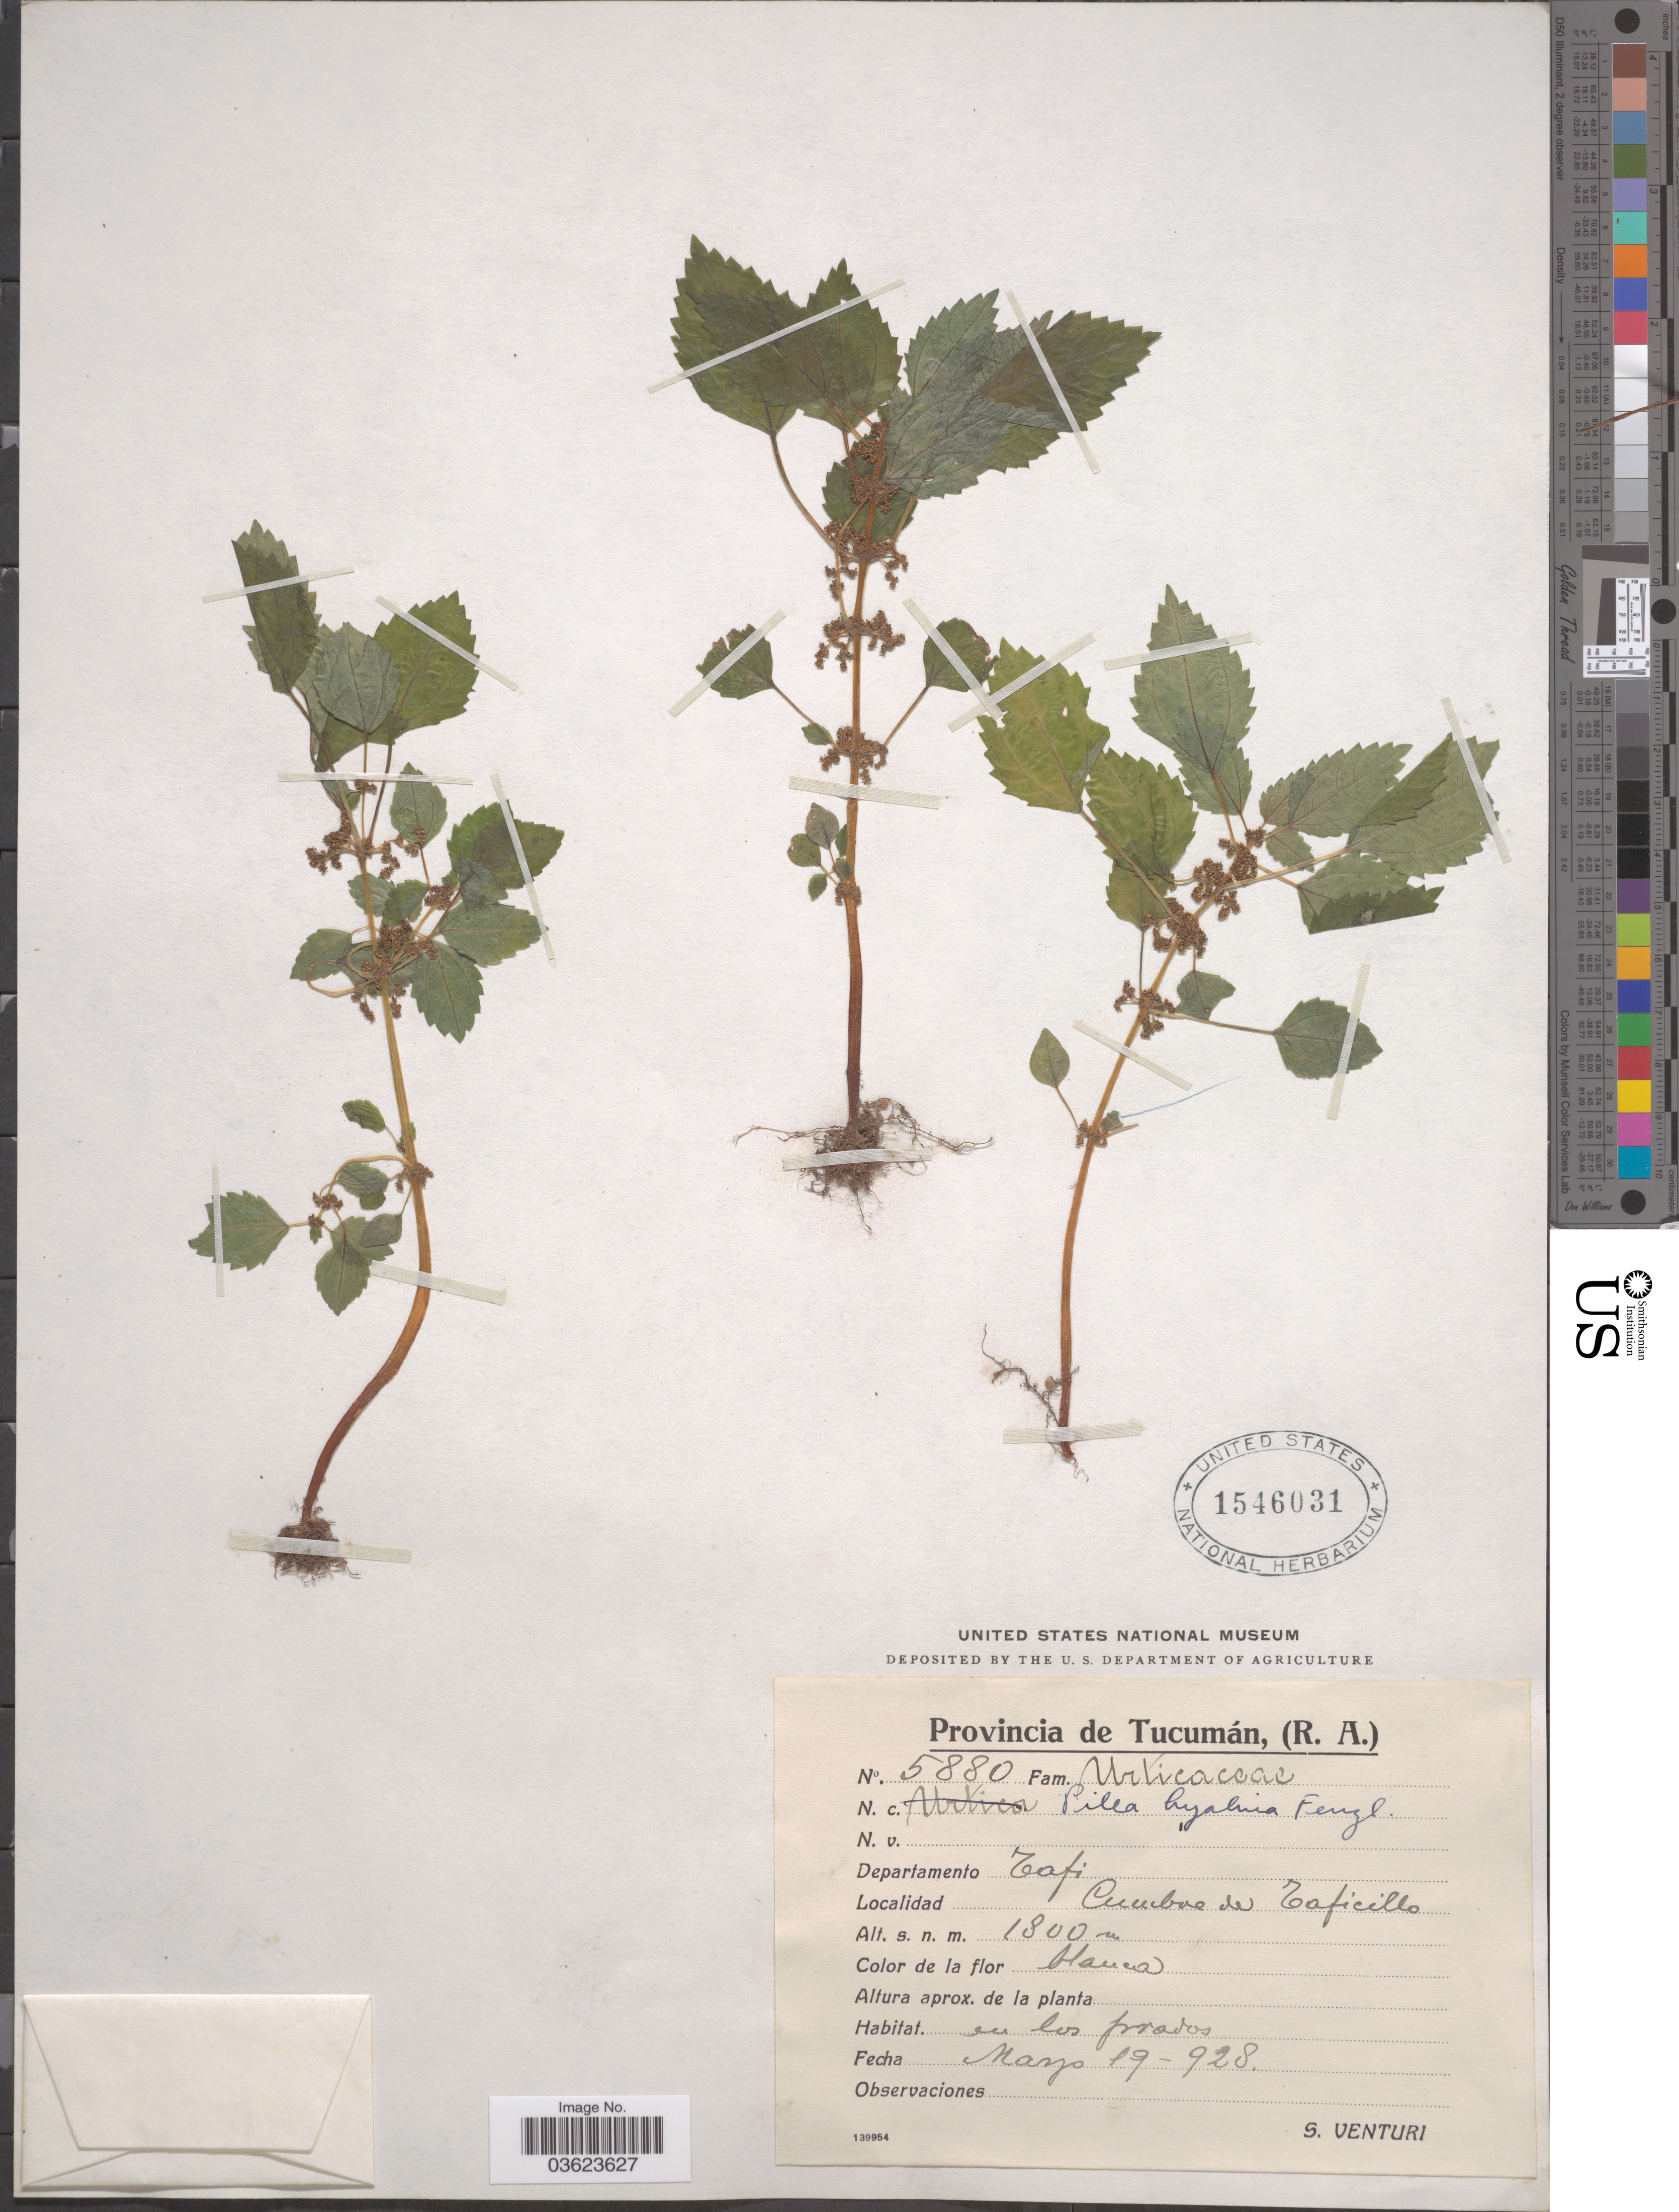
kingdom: Plantae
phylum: Tracheophyta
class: Magnoliopsida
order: Rosales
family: Urticaceae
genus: Pilea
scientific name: Pilea hyalina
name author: Fenzl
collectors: S. Venturi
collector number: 5880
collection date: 1928-05-19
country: Argentina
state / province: Tucuman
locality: Departamento Tafi. Cumbre de Taficillo.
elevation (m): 1800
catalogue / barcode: US 1546031